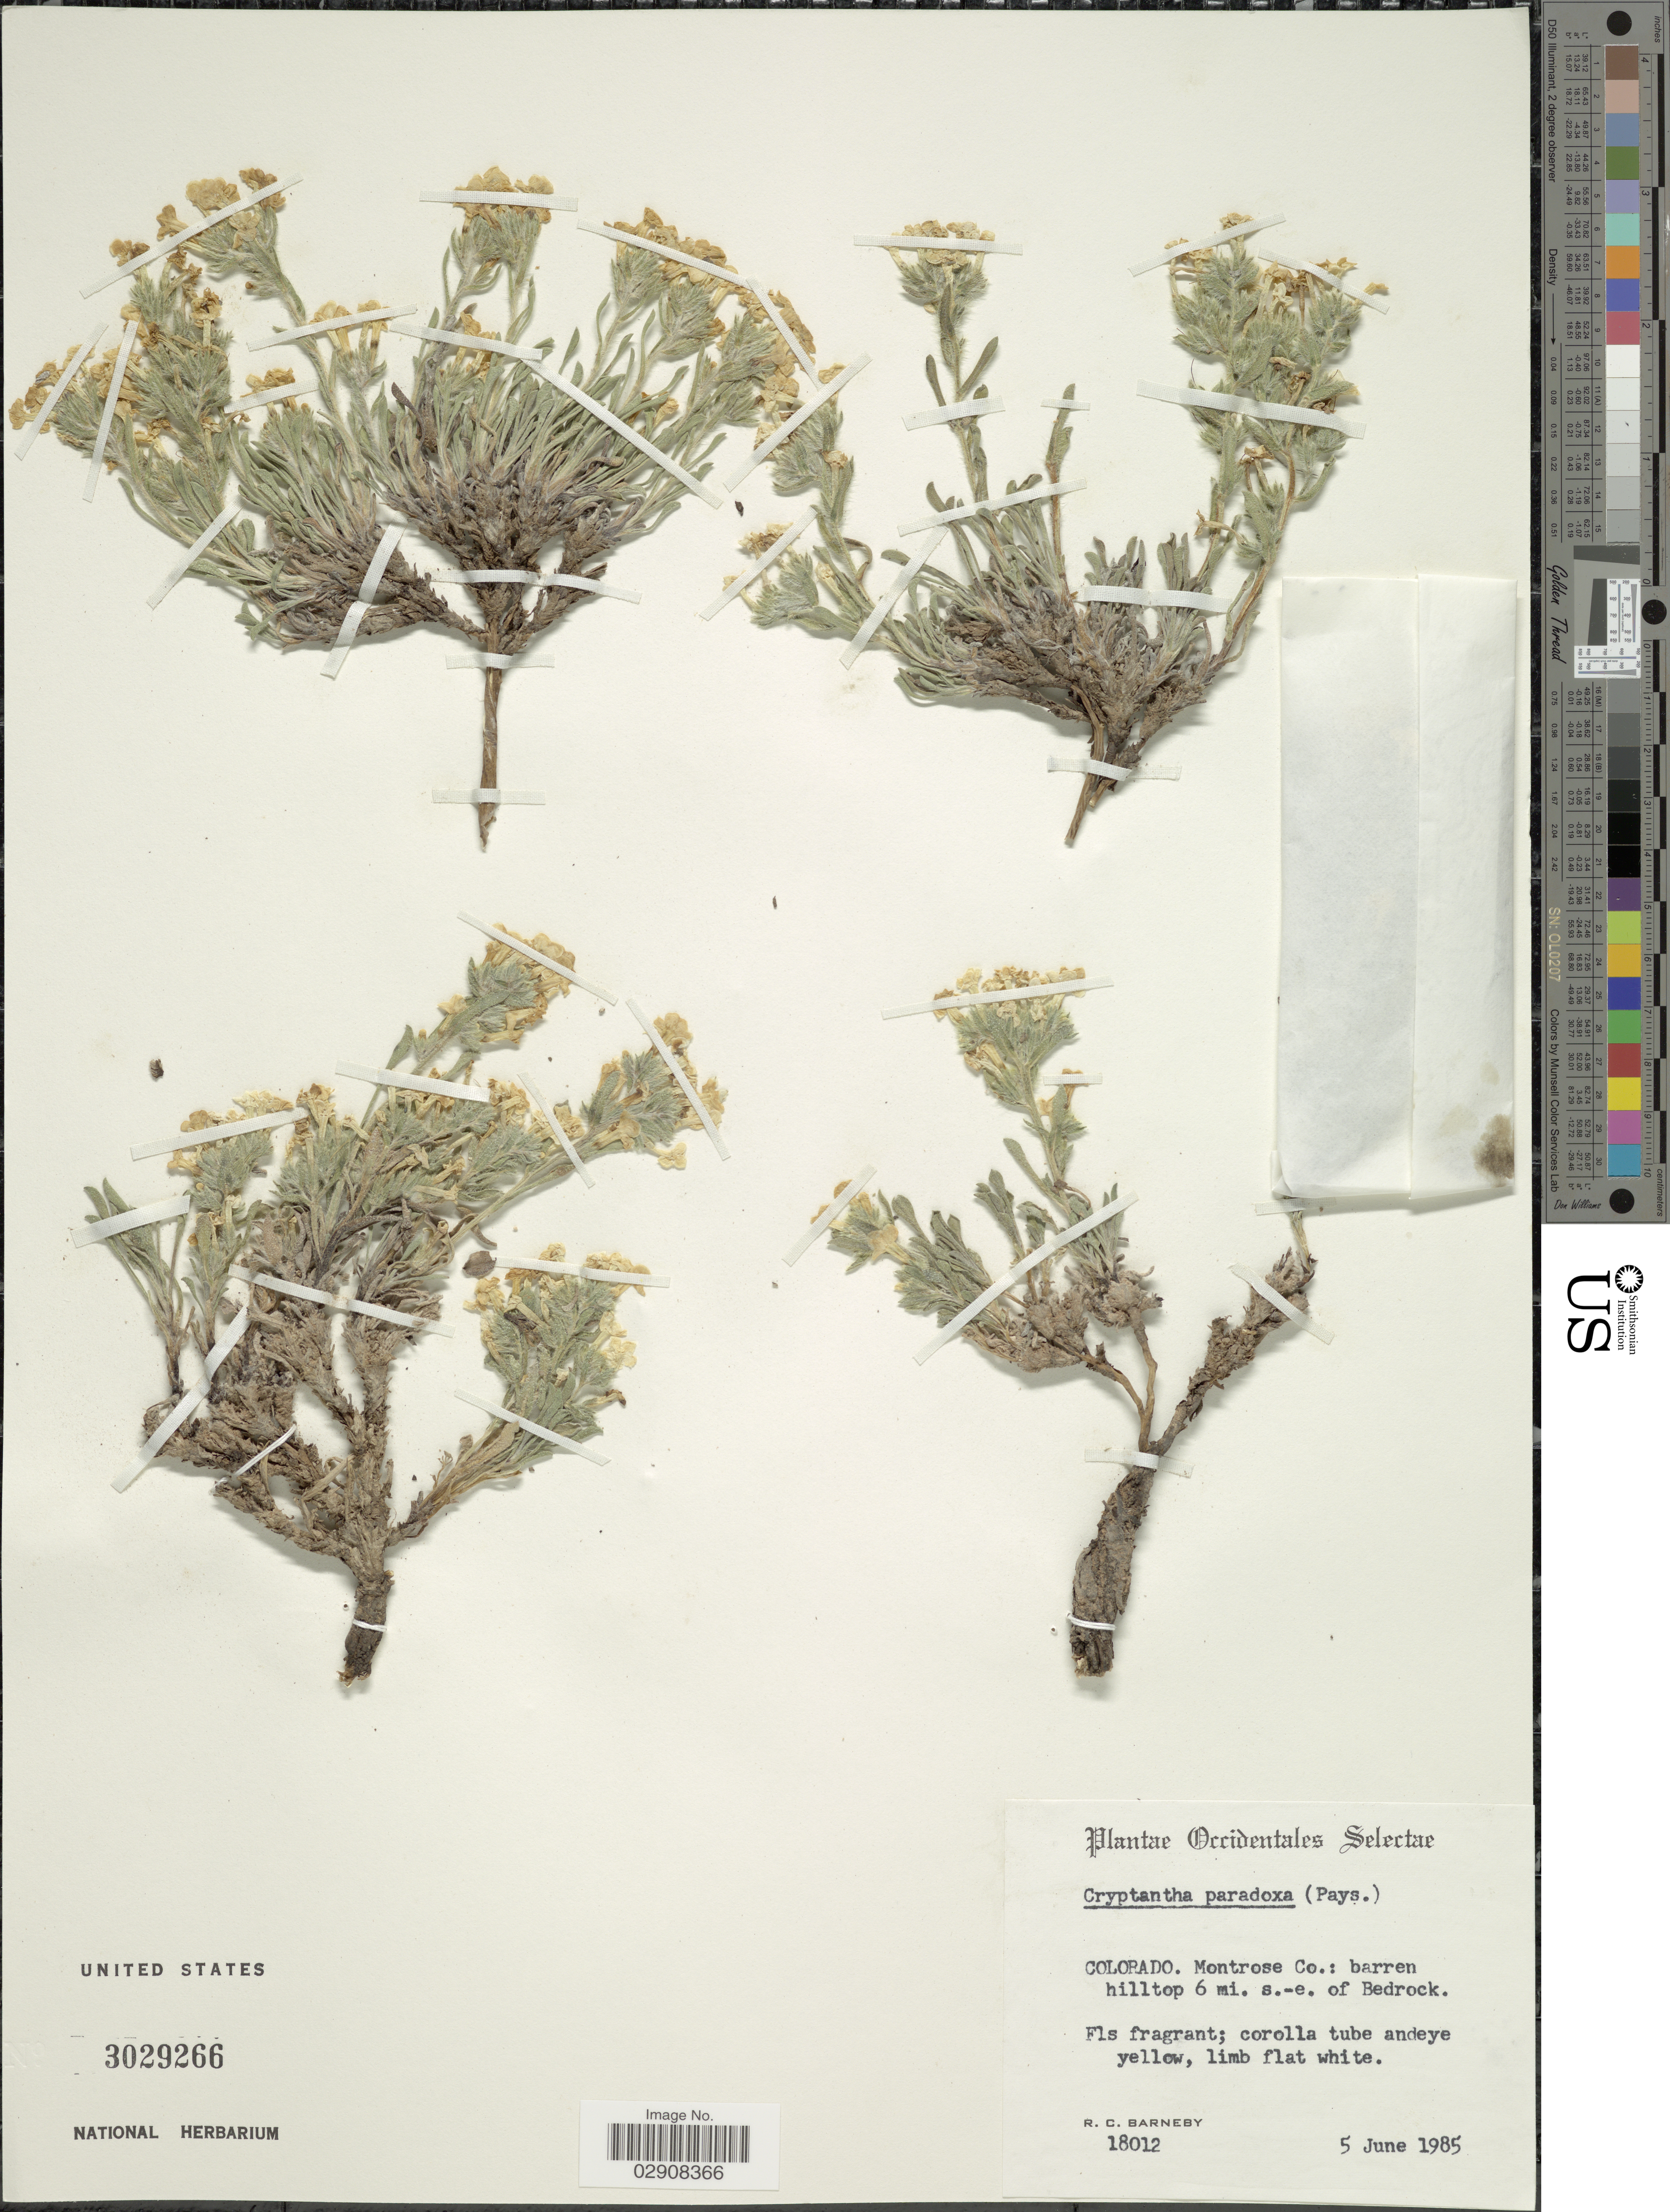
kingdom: Plantae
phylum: Tracheophyta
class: Magnoliopsida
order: Boraginales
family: Boraginaceae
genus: Cryptantha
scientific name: Cryptantha paradoxa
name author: (A. Nelson) Payson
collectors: R. C. Barneby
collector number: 18012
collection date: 1985-06-05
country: United States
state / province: Colorado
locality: Montrose Co.: barren hilltop 6 mi. s.-e. of Bedrock.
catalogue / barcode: US 3029266